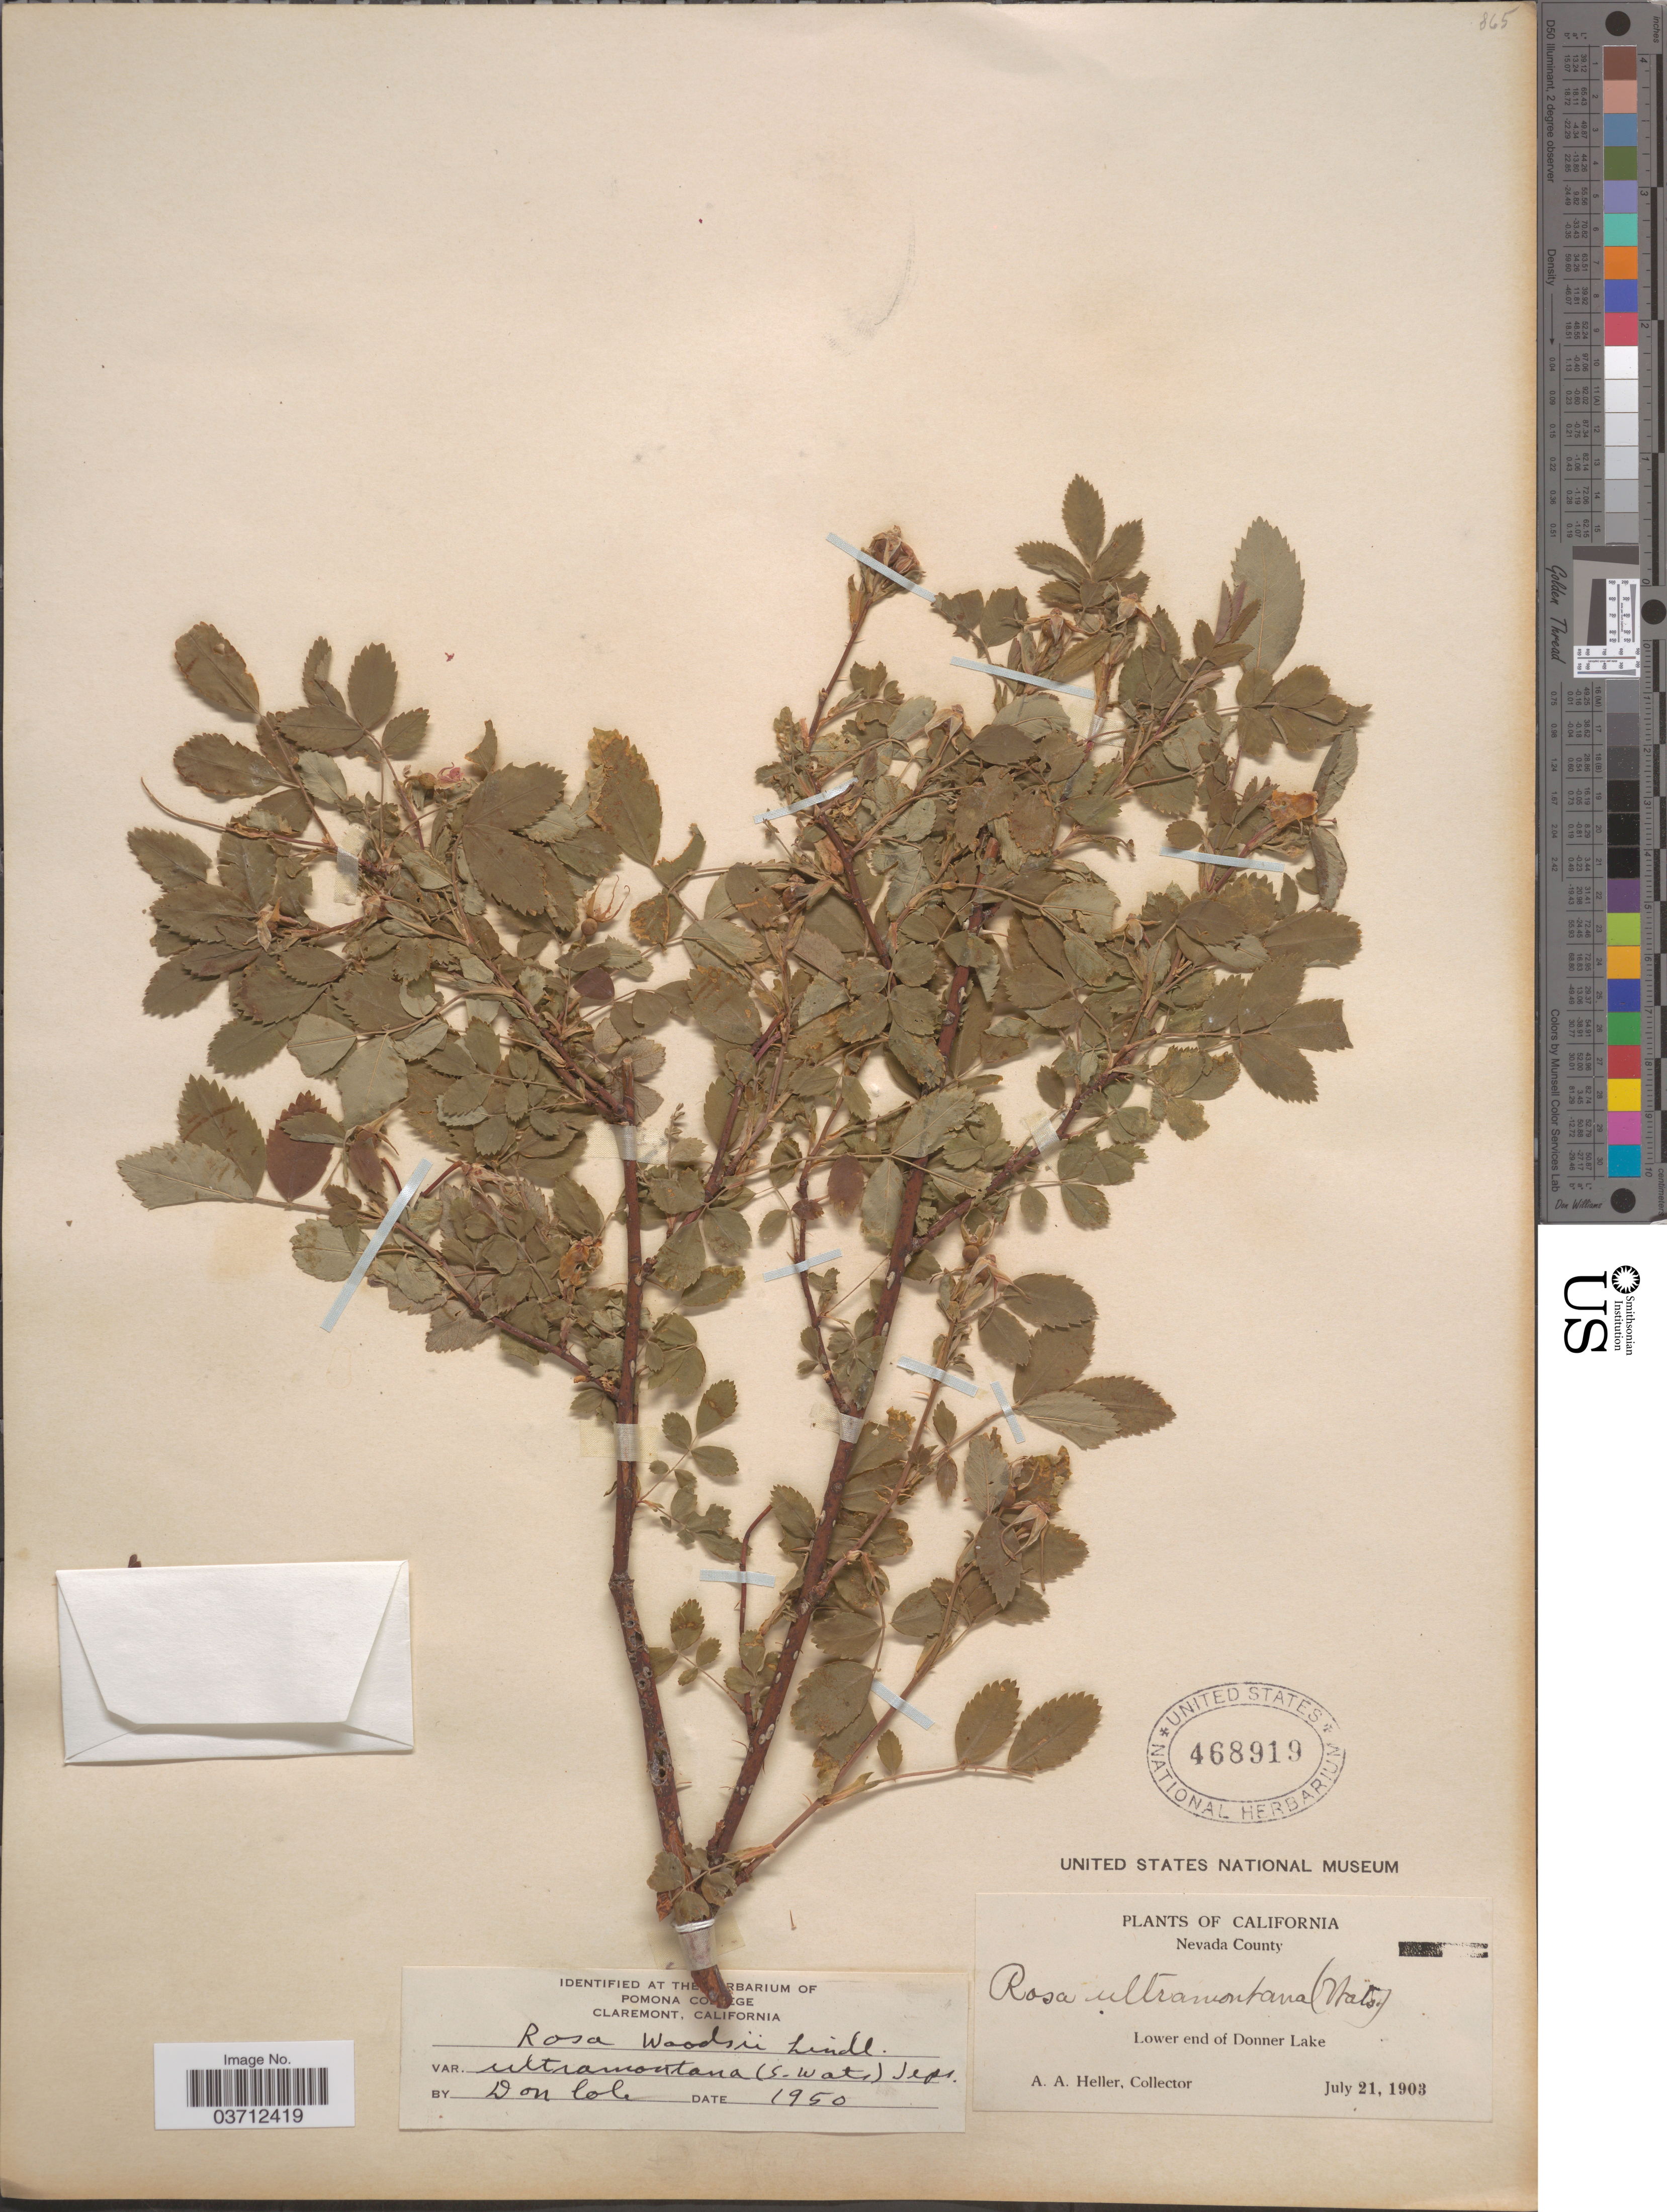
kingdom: Plantae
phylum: Tracheophyta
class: Magnoliopsida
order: Rosales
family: Rosaceae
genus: Rosa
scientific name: Rosa woodsii var. ultramontana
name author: Lindl.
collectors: A. A. Heller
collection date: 1903-07-21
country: United States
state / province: California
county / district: Nevada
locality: Nevada County. Lower end of Donner Lake.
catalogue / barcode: US 468919